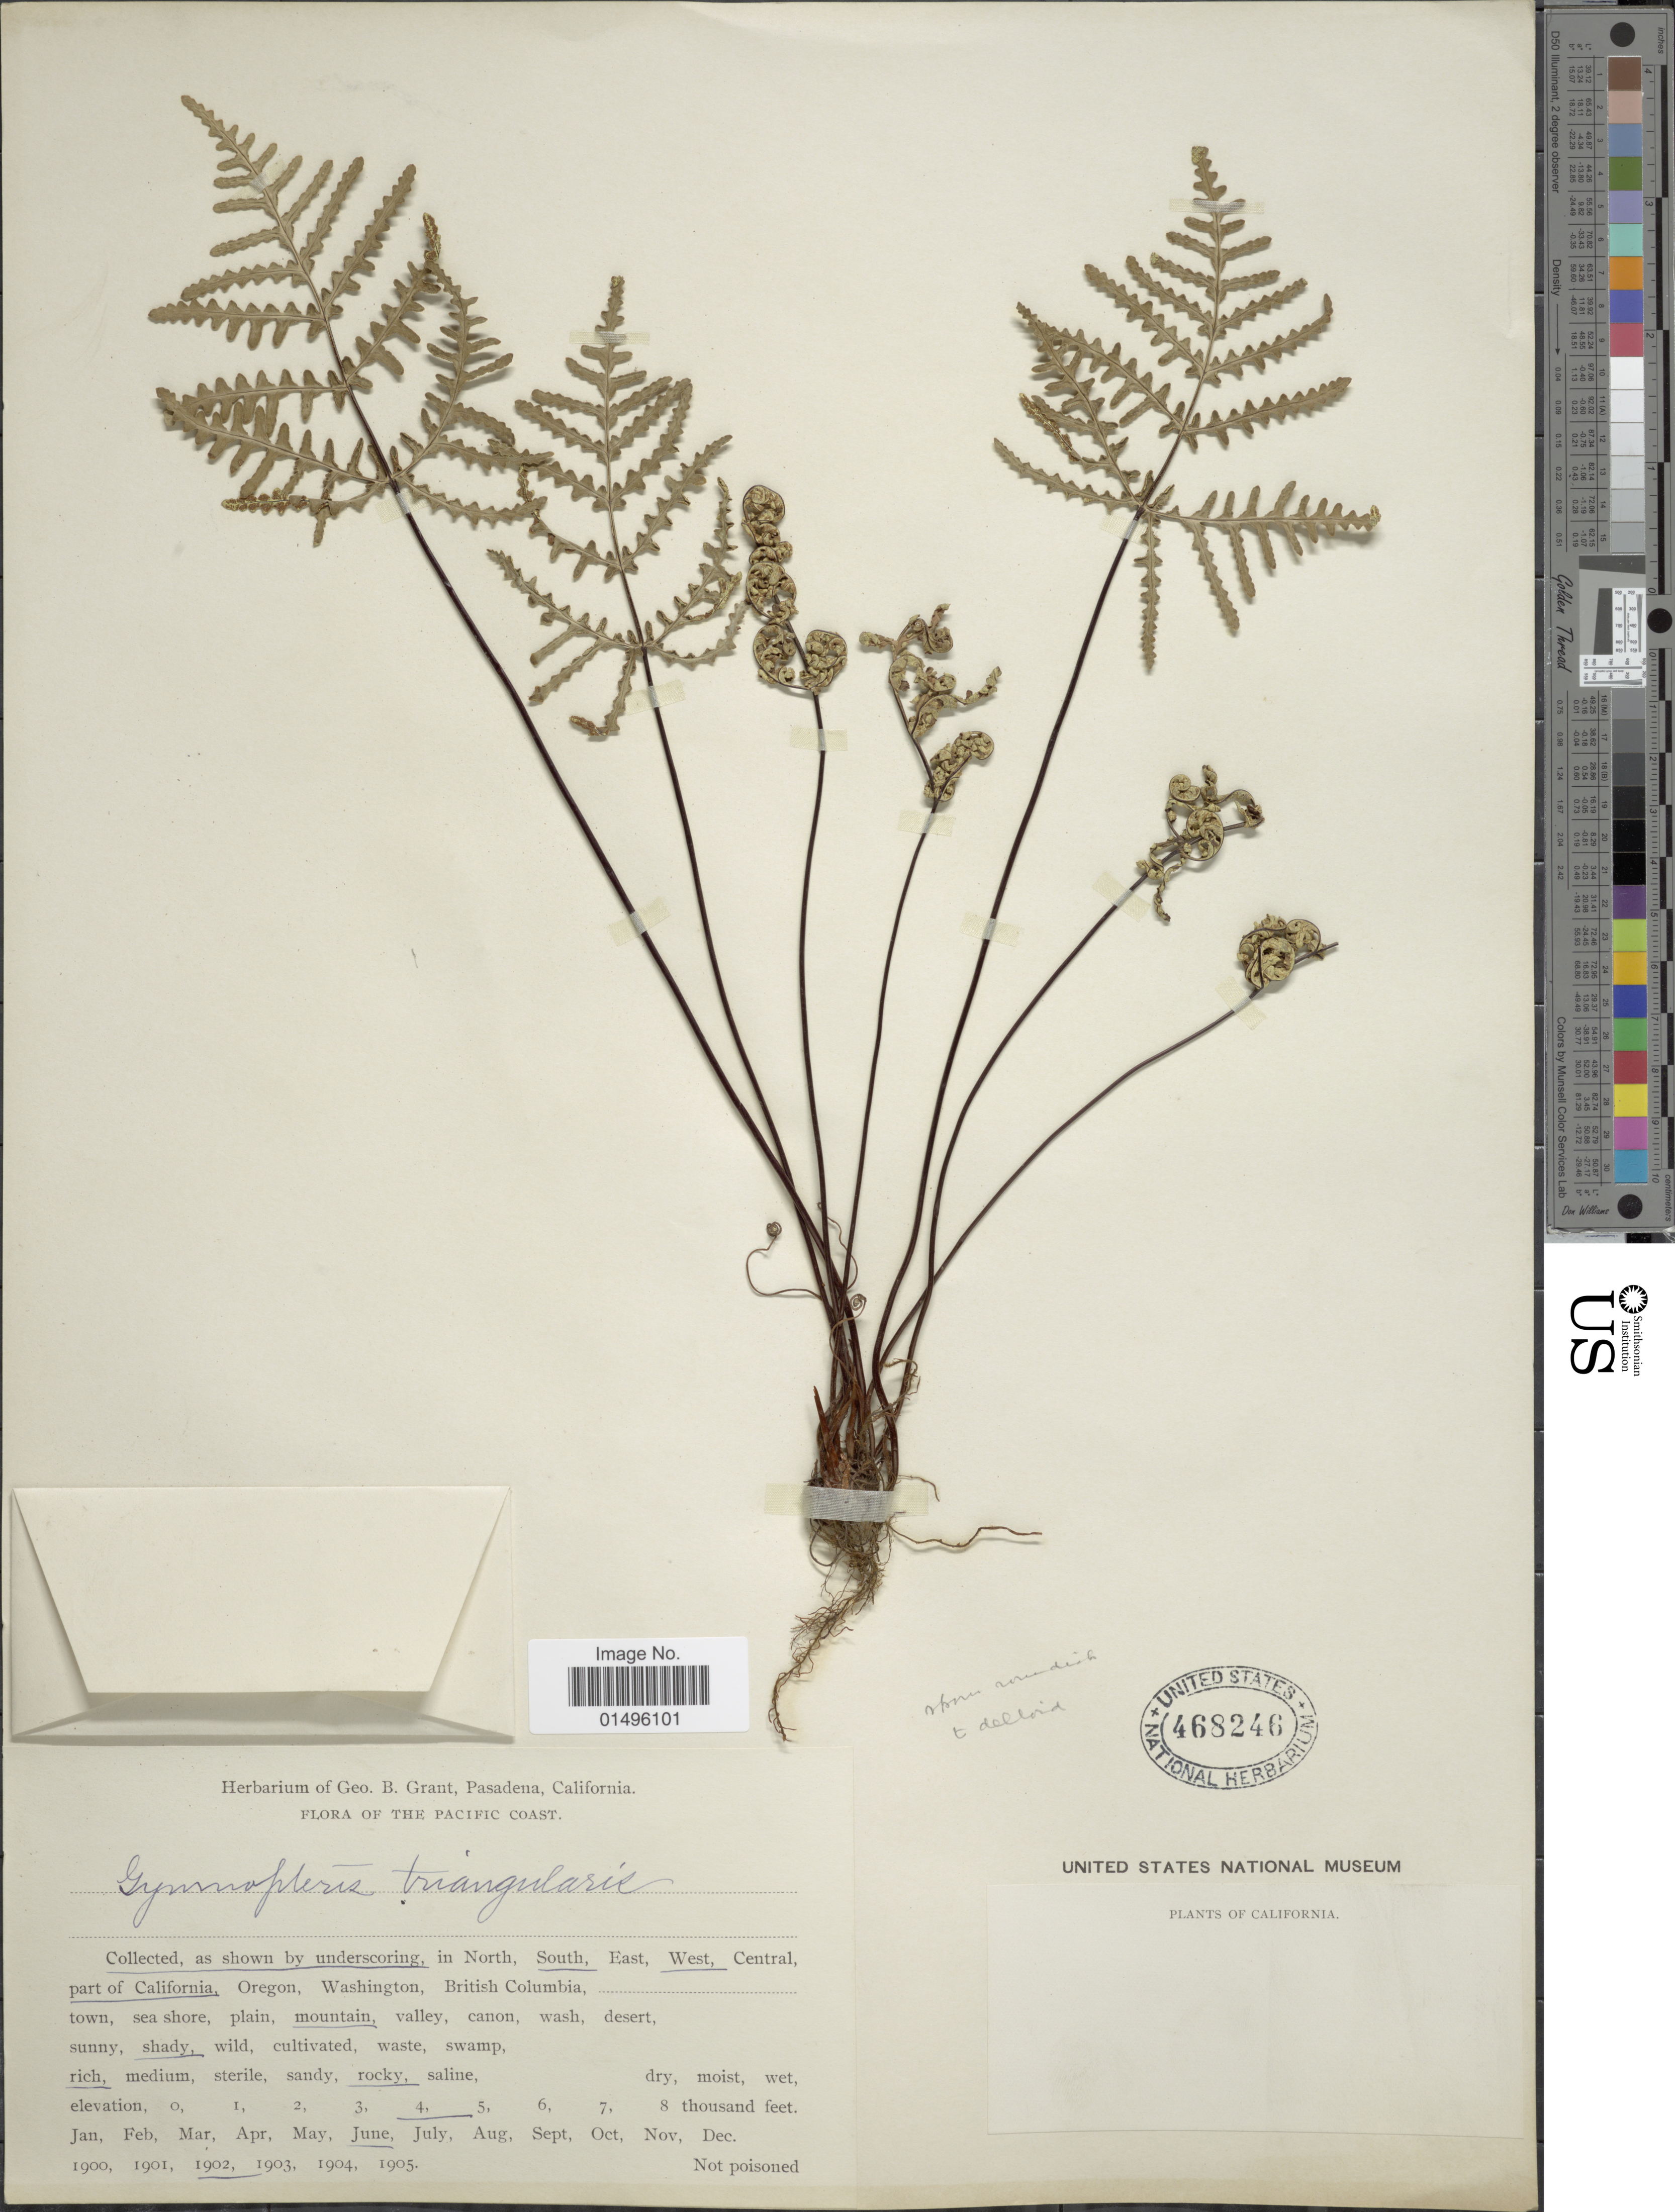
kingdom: Plantae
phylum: Tracheophyta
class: Polypodiopsida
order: Polypodiales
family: Pteridaceae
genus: Pentagramma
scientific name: Pentagramma triangularis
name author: (Kaulf.) Yatsk. et al.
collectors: G. Grant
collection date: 1902-06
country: United States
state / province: California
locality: Southwest California, Pacific Coast. South, West part of California.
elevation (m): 1219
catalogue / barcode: US 468246